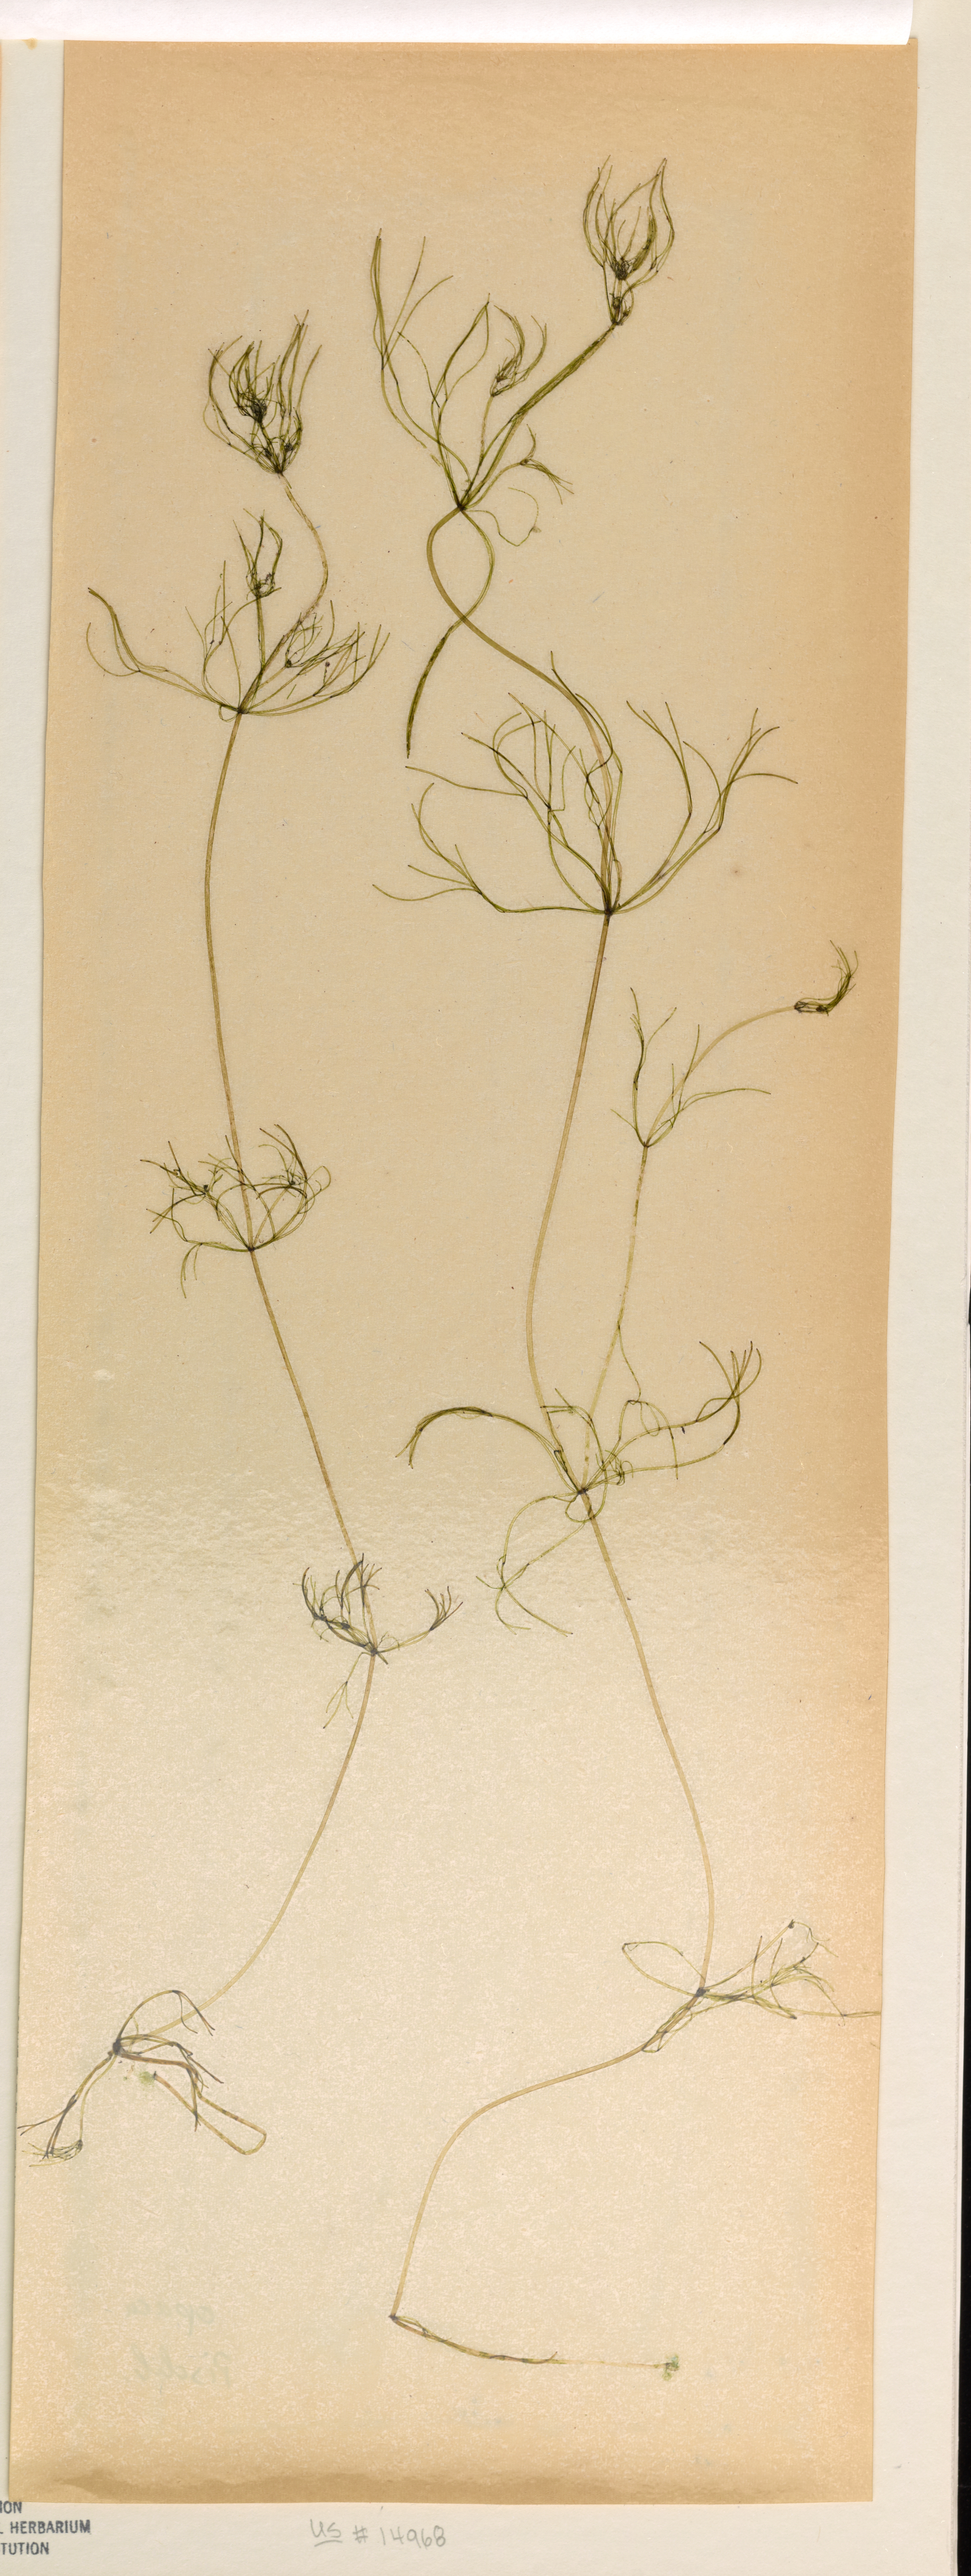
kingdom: Plantae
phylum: Charophyta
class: Charophyceae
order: Charales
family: Characeae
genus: Nitella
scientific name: Nitella opaca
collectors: W. Krause & H. Krause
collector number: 31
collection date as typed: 04 May 1985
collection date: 1985-05-04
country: France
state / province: Nouvelle-Aquitaine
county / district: Landes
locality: Lac de Leon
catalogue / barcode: US 14968